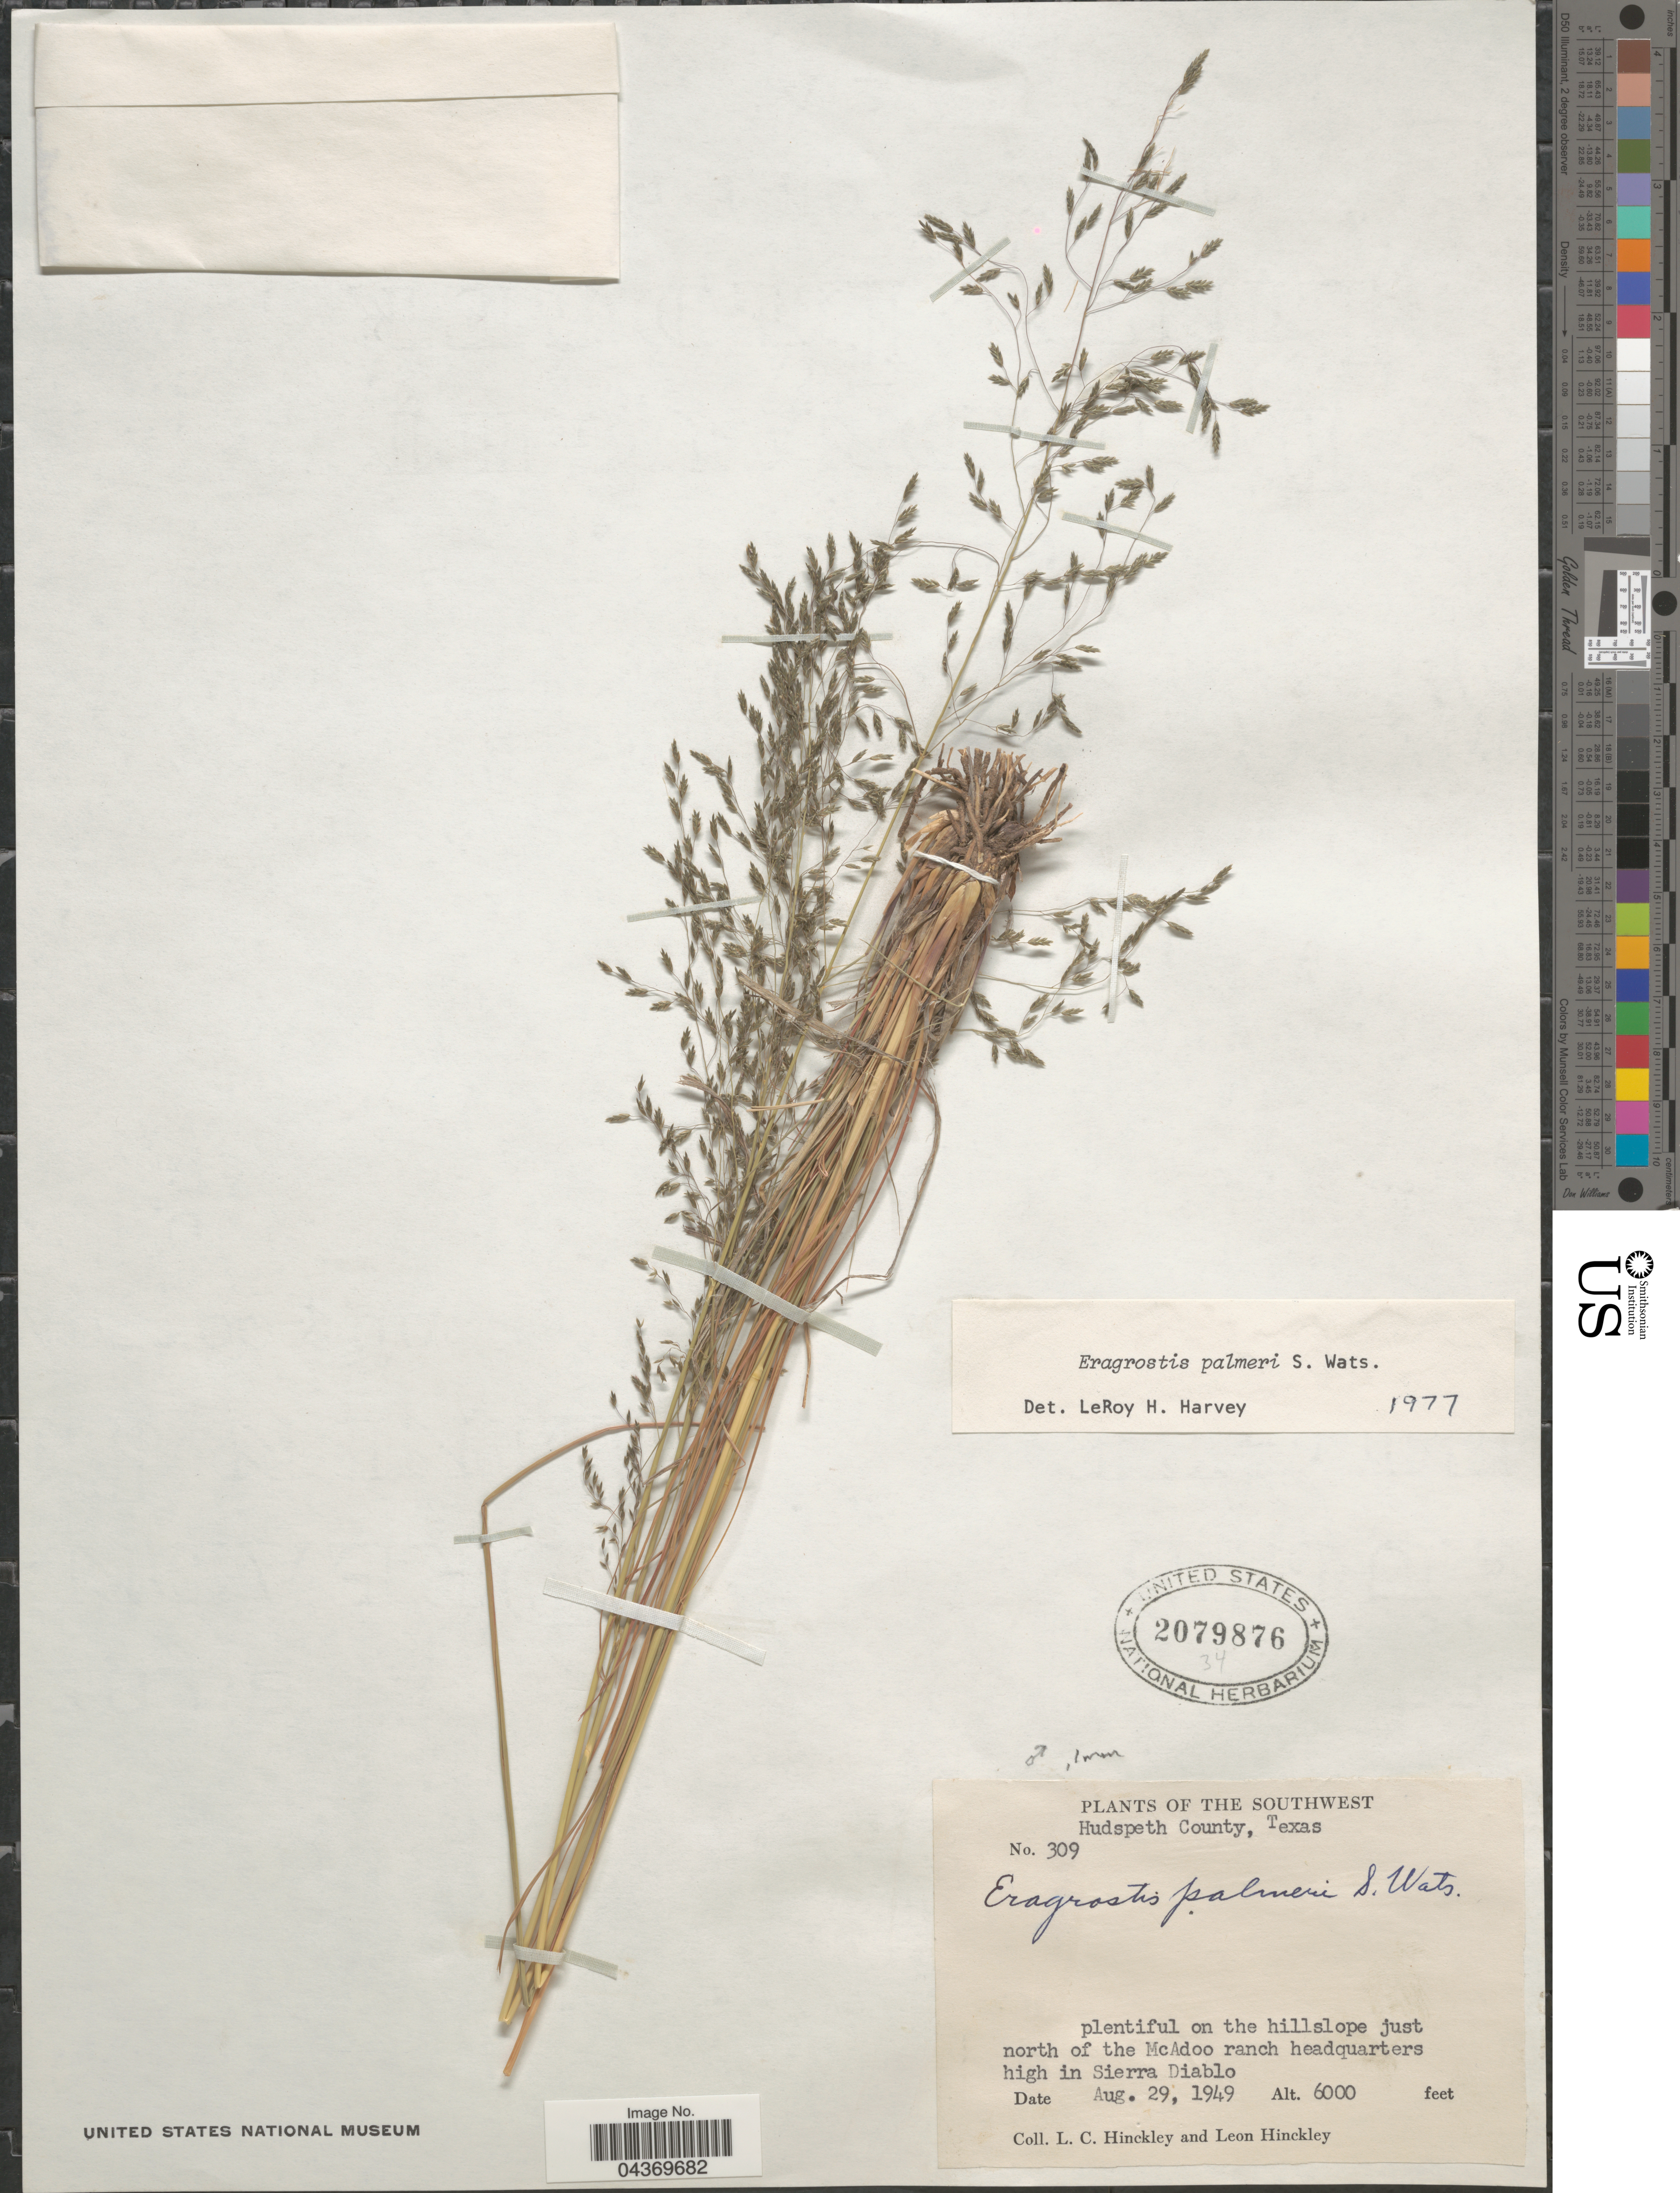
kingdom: Plantae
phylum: Tracheophyta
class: Liliopsida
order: Poales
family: Poaceae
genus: Eragrostis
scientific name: Eragrostis palmeri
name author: S. Watson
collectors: L. Hinckley & L. Hinckley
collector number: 309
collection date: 1949-08-29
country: United States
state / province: Texas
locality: Southwest. Hudspeth County. On the hillslope just north of the McAdoo ranch headquarters high in Sierra Diablo.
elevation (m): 1829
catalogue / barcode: US 2079876